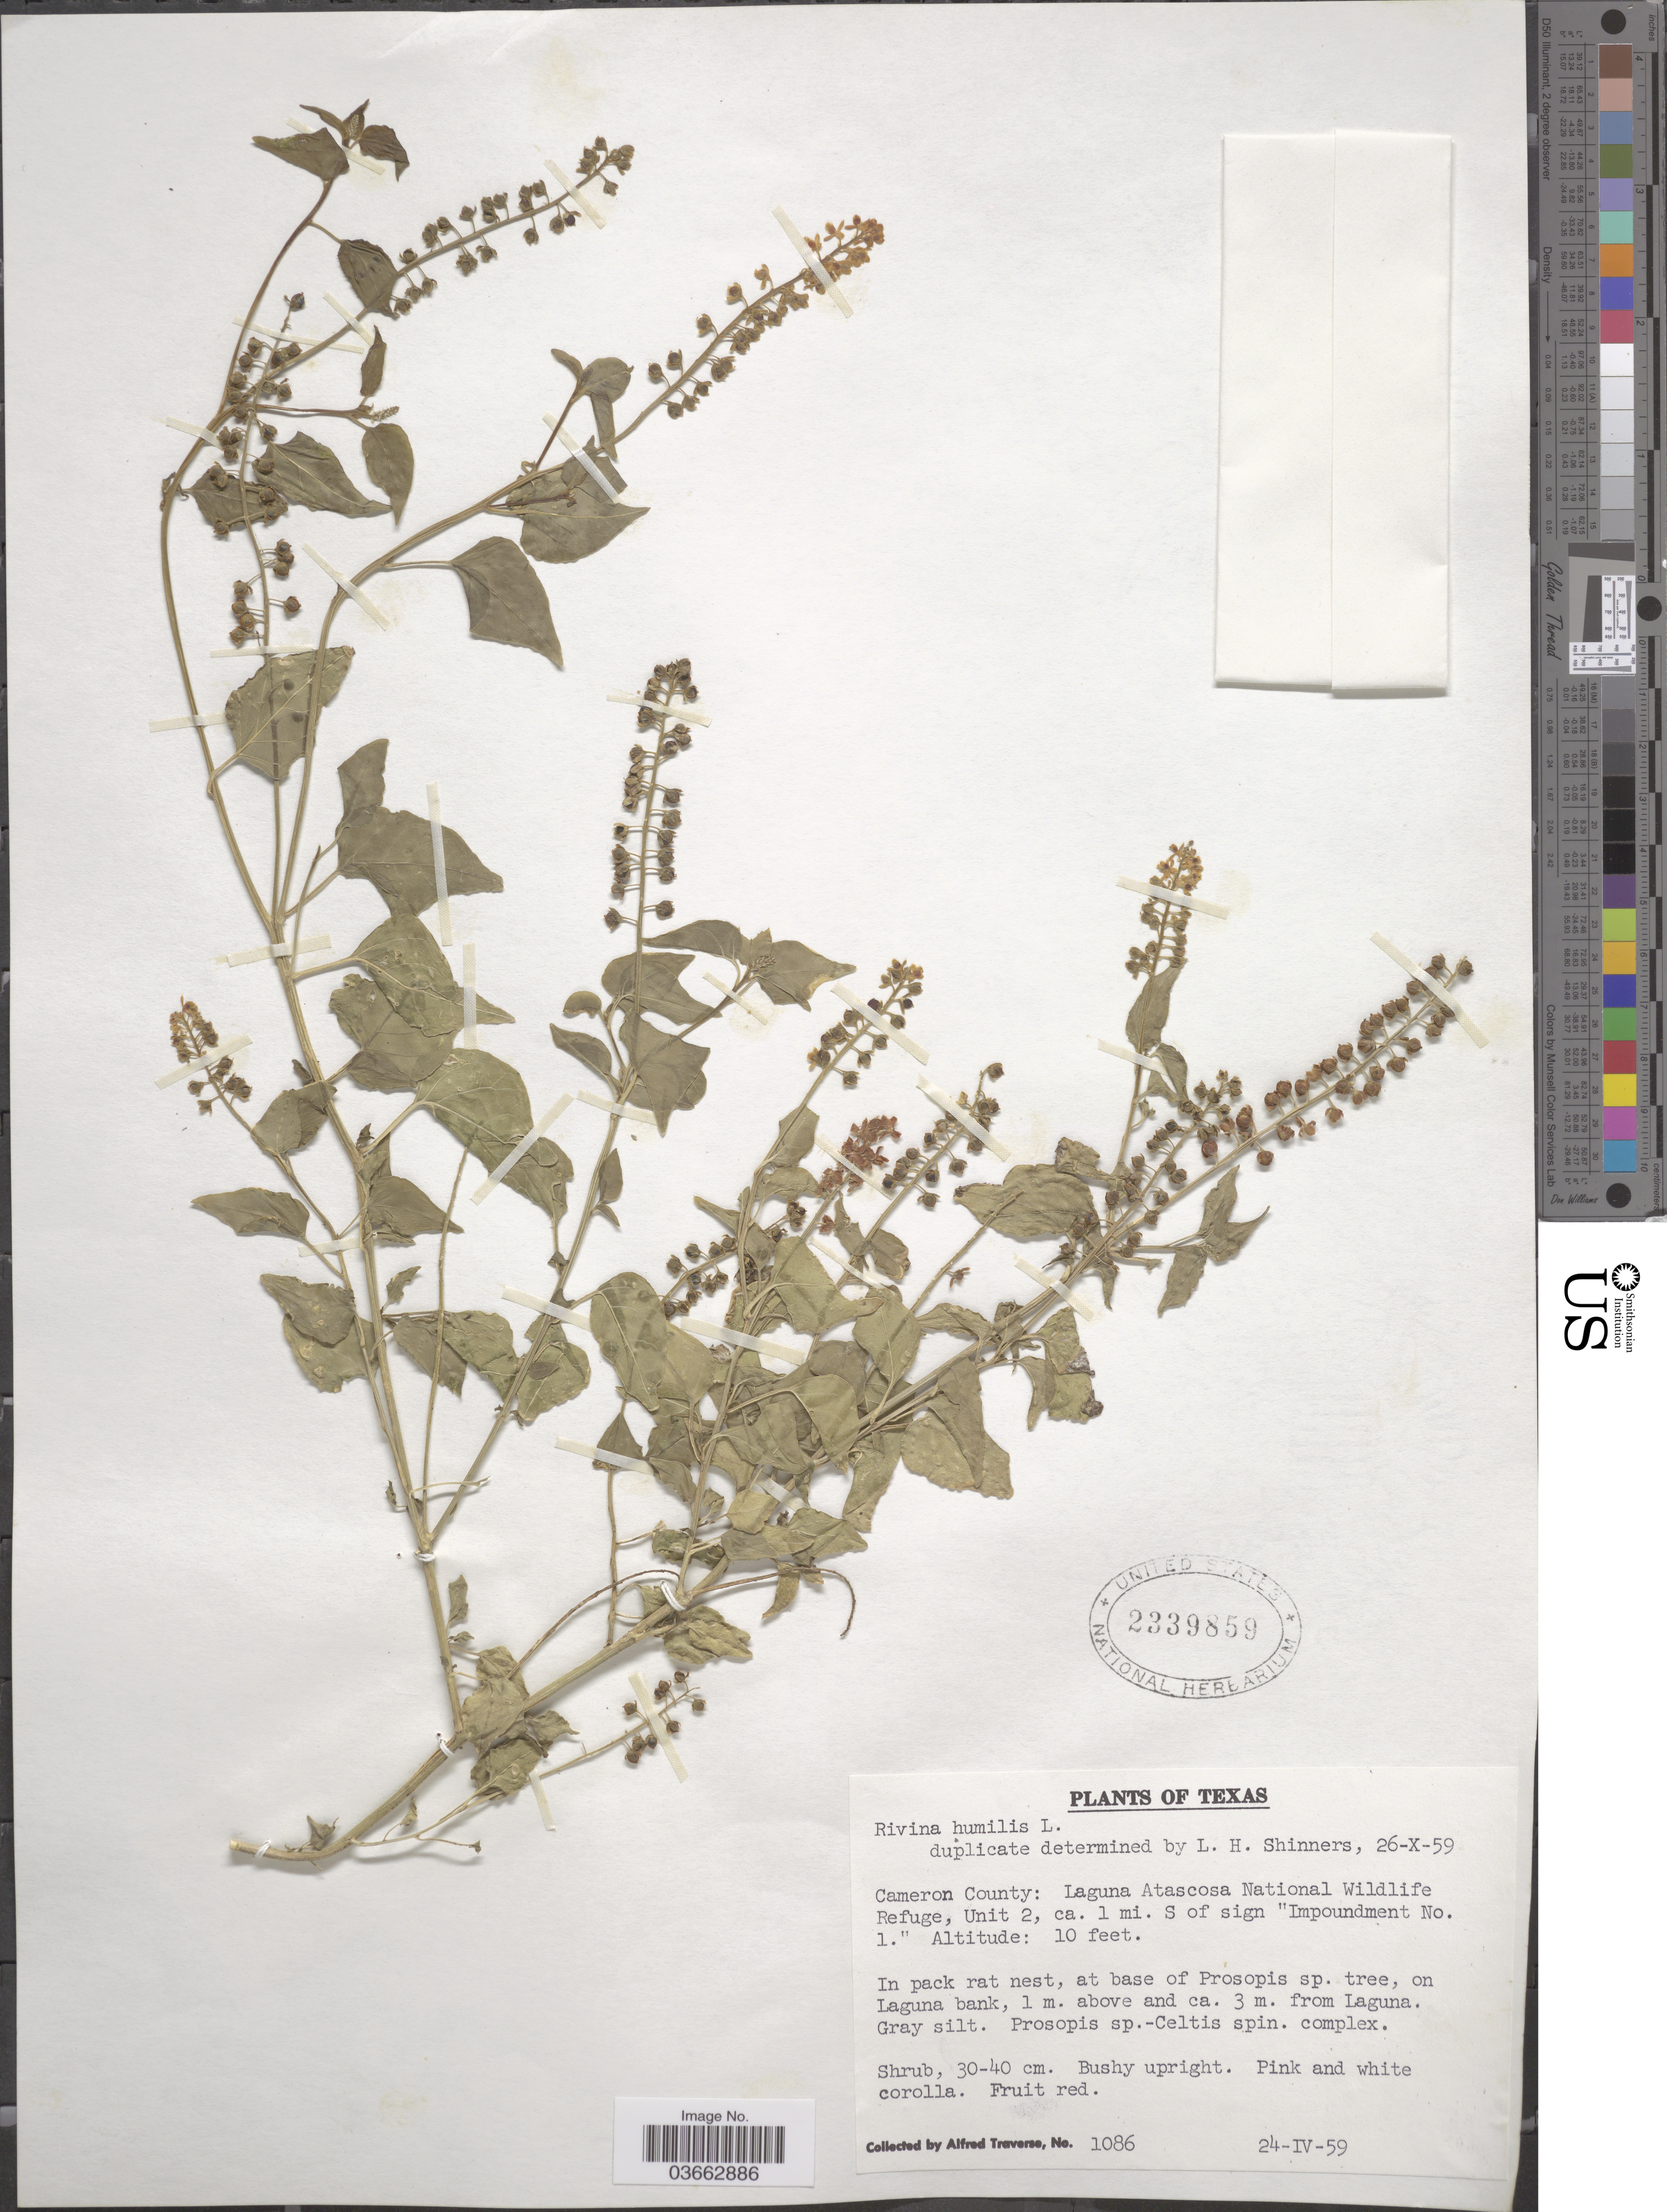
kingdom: Plantae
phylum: Tracheophyta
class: Magnoliopsida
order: Caryophyllales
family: Phytolaccaceae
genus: Rivina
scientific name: Rivina humilis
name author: L.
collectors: A. Traverse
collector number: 1086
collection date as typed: Transcribed d/m/y: 24/4/59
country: United States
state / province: Texas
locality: Cameron County: Laguna Atascosa National Wildlife Refuge, Unit 2, ca. 1 mi. S of sign "Impoundment No. 1."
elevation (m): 3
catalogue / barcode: US 2339859